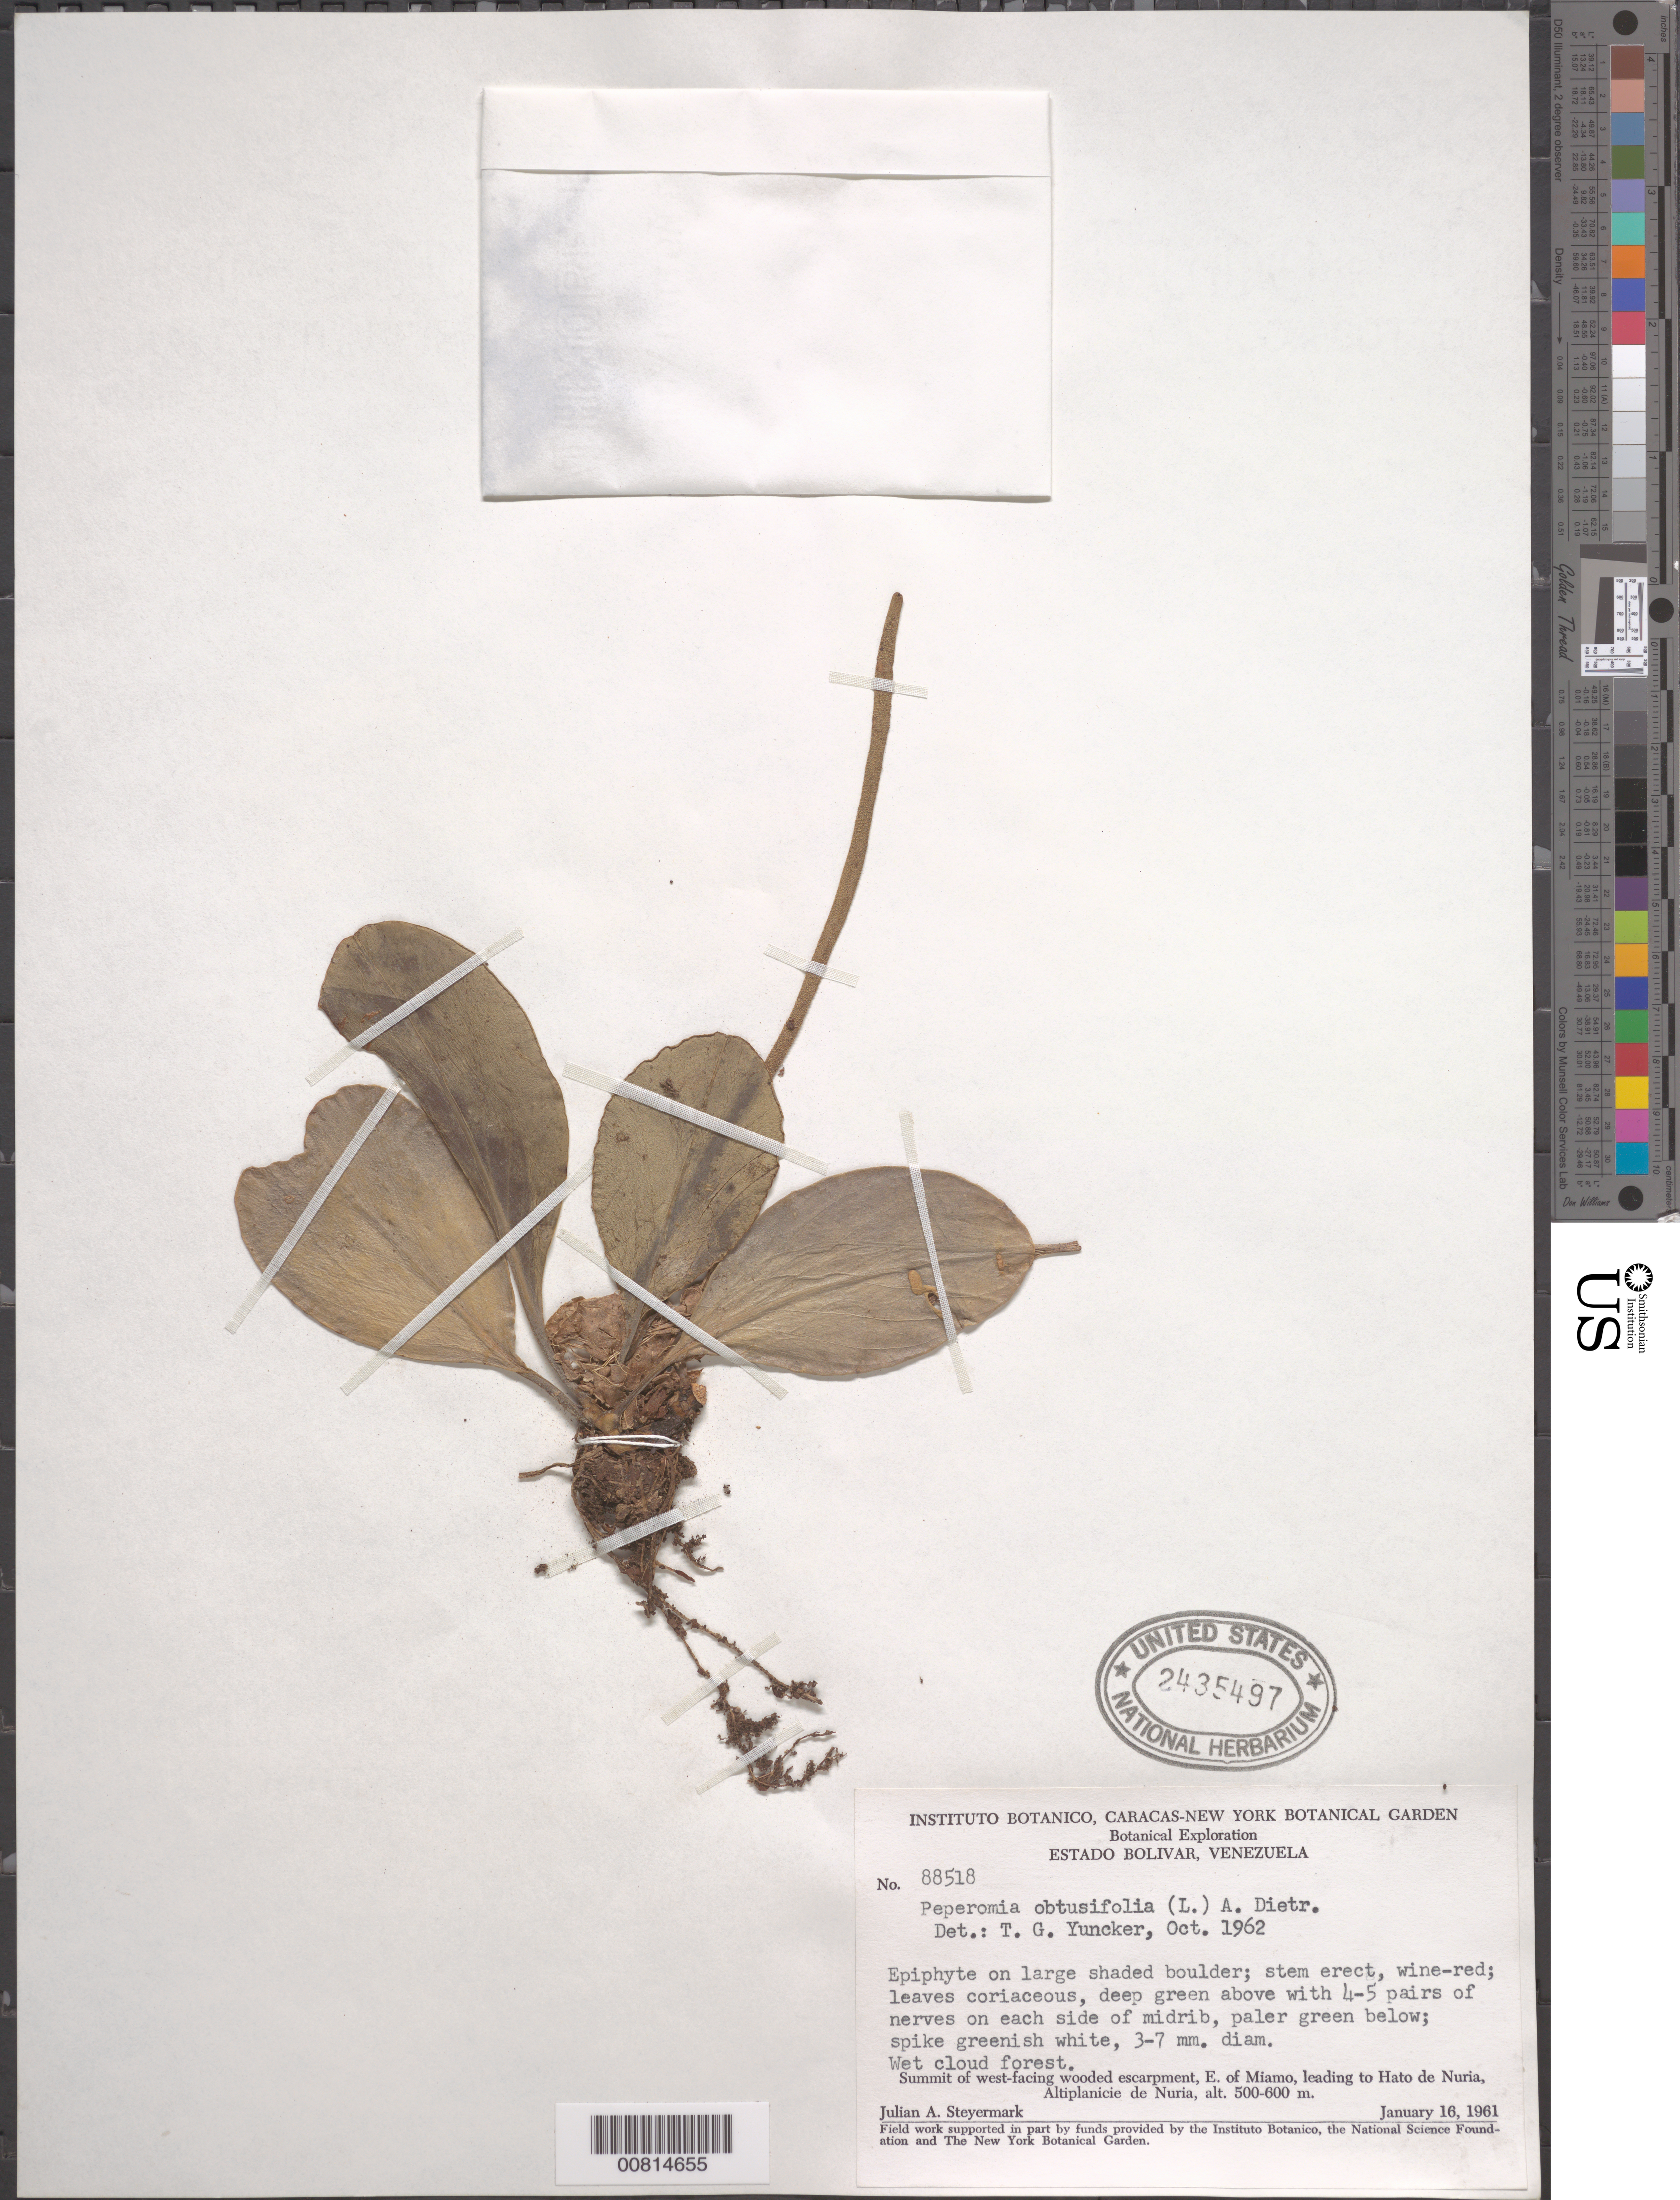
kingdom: Plantae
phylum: Tracheophyta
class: Magnoliopsida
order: Piperales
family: Piperaceae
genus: Peperomia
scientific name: Peperomia obtusifolia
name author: (L.) A. Dietr.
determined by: Yuncker, T. G.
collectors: J. Steyermark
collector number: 88518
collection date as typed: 16-Jan-61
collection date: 1961-01-16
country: Venezuela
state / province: Bolívar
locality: Miamo, E of, leading to Hato de Nuria, Altiplanicie de Nuria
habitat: Wet cloud forest; on large shaded boulder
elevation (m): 500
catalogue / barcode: US 2435497